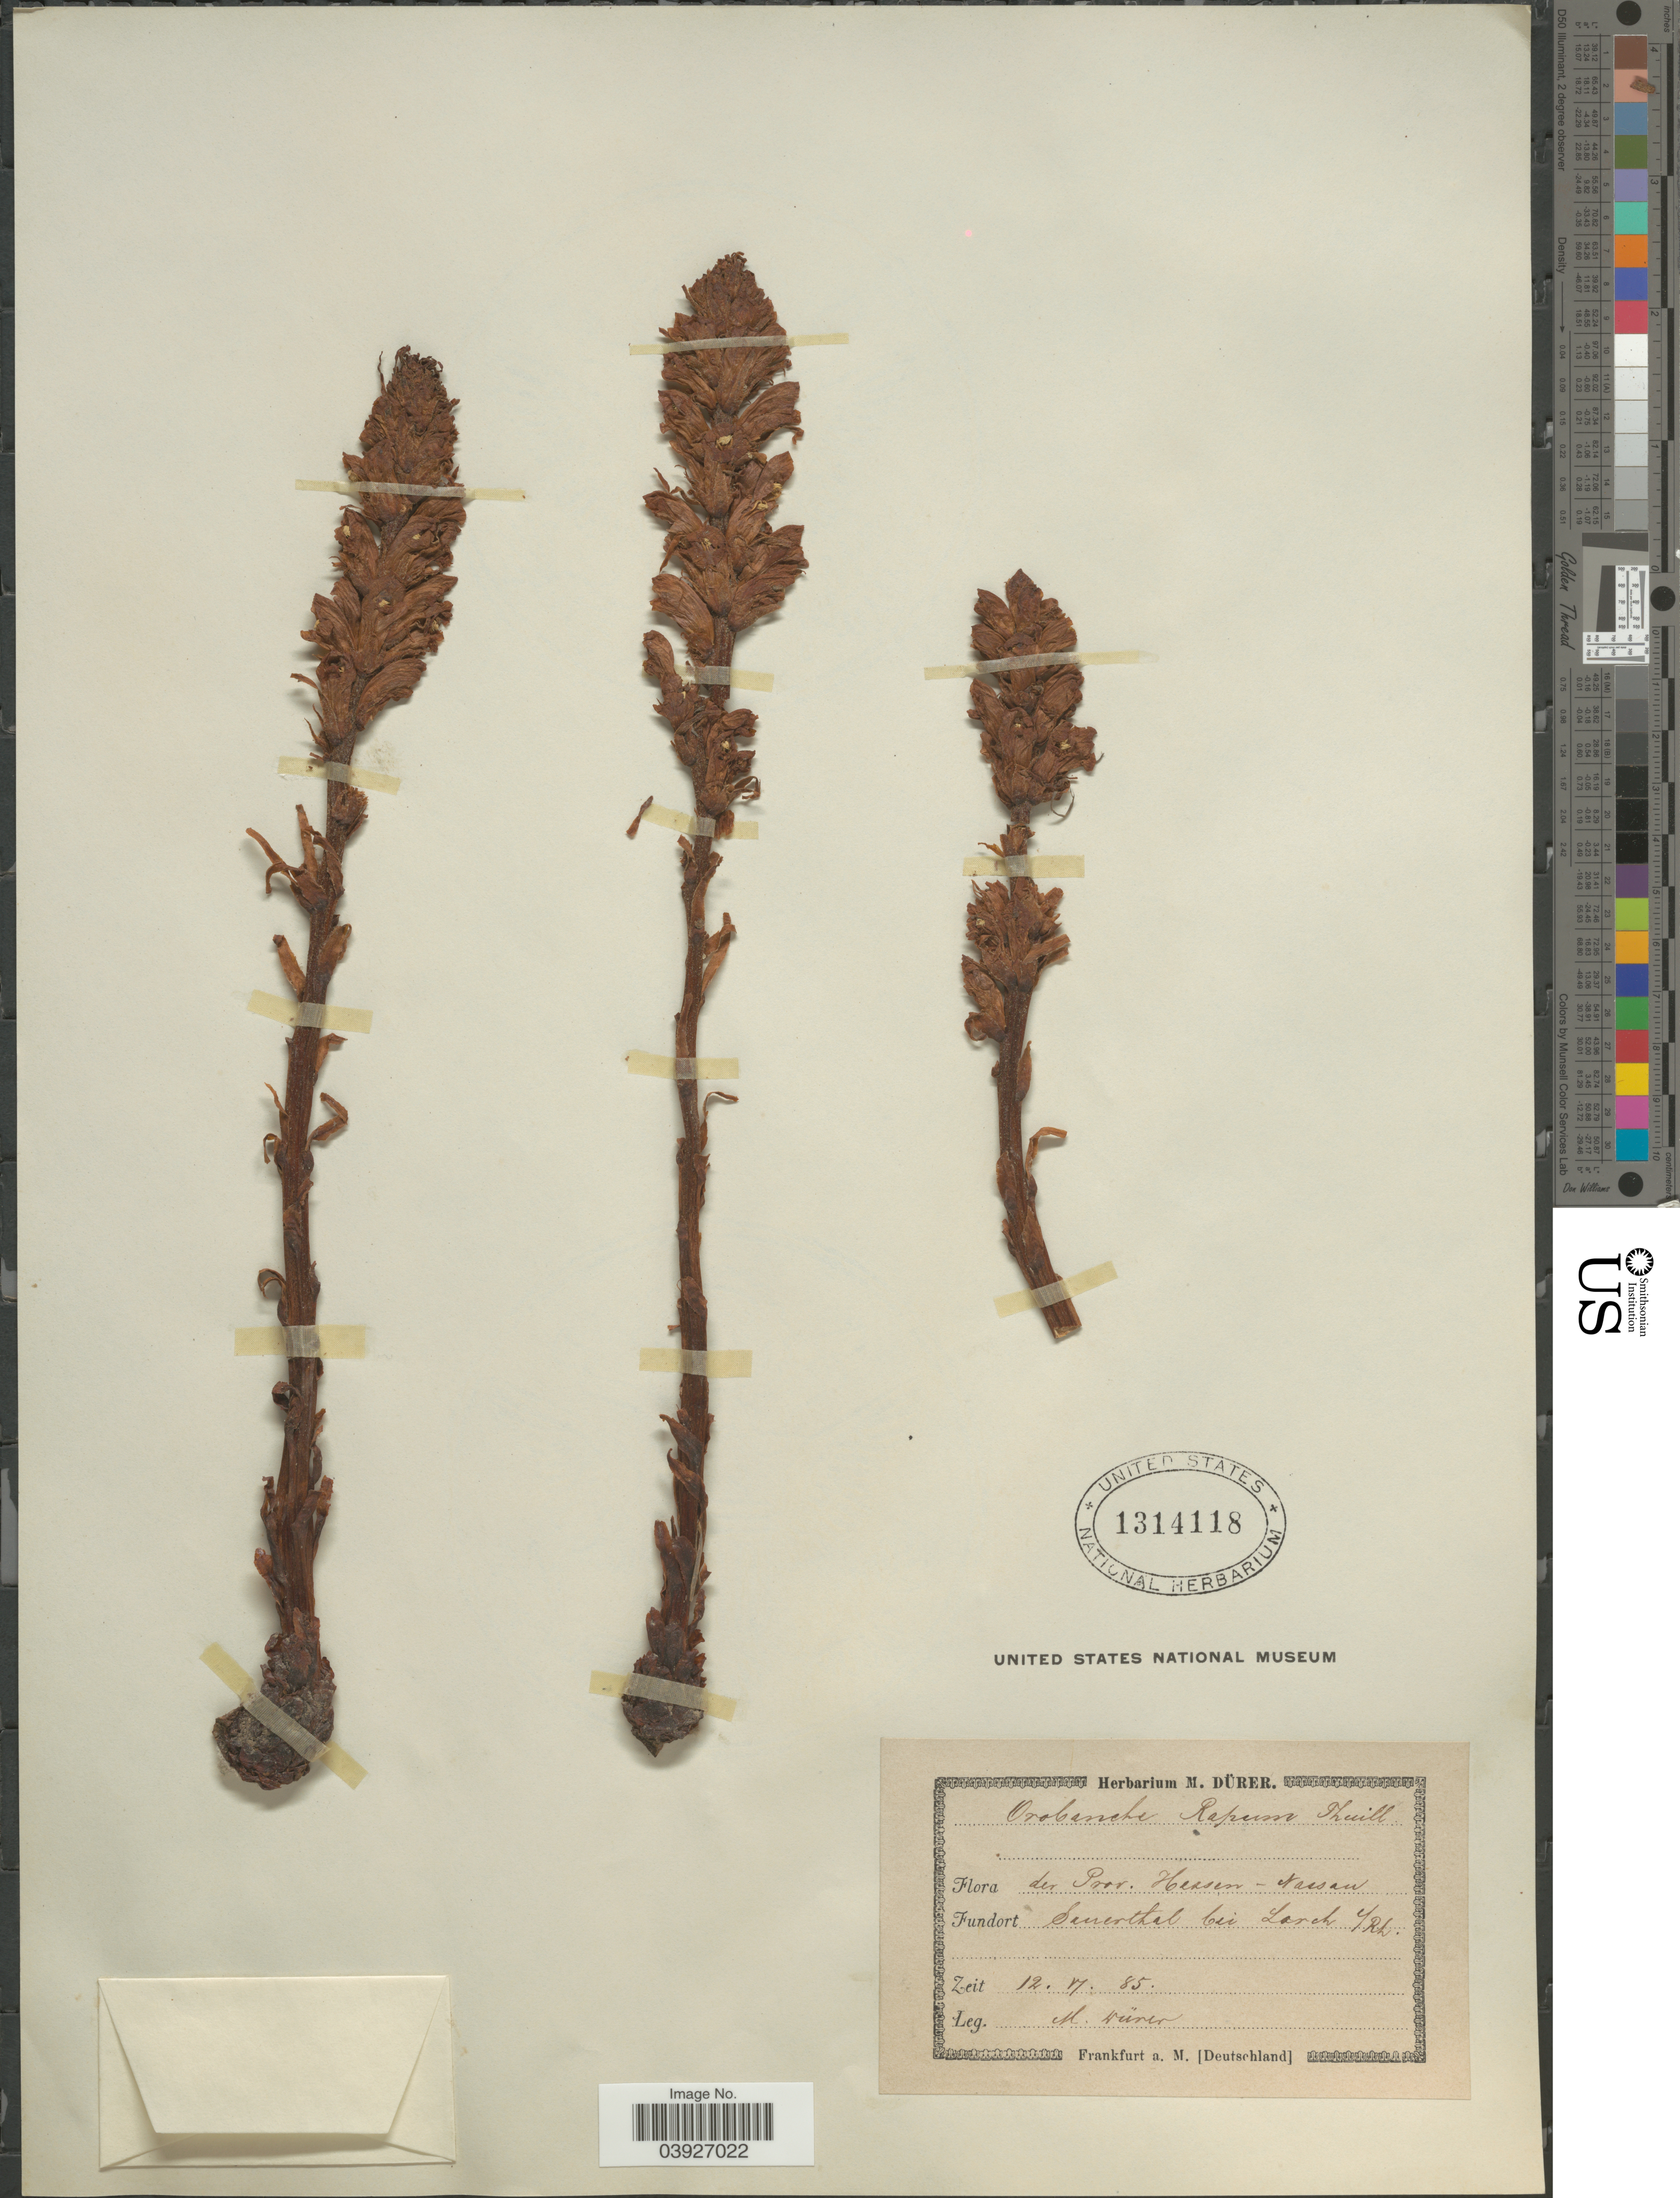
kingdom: Plantae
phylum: Tracheophyta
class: Magnoliopsida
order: Lamiales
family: Orobanchaceae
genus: Orobanche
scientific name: Orobanche rapum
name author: Wallr.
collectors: M. Durer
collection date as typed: Transcribed d/m/y: 12/7/85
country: Germany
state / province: Hesse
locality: Nassau. Senerthal bei Larch Trh.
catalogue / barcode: US 1314118